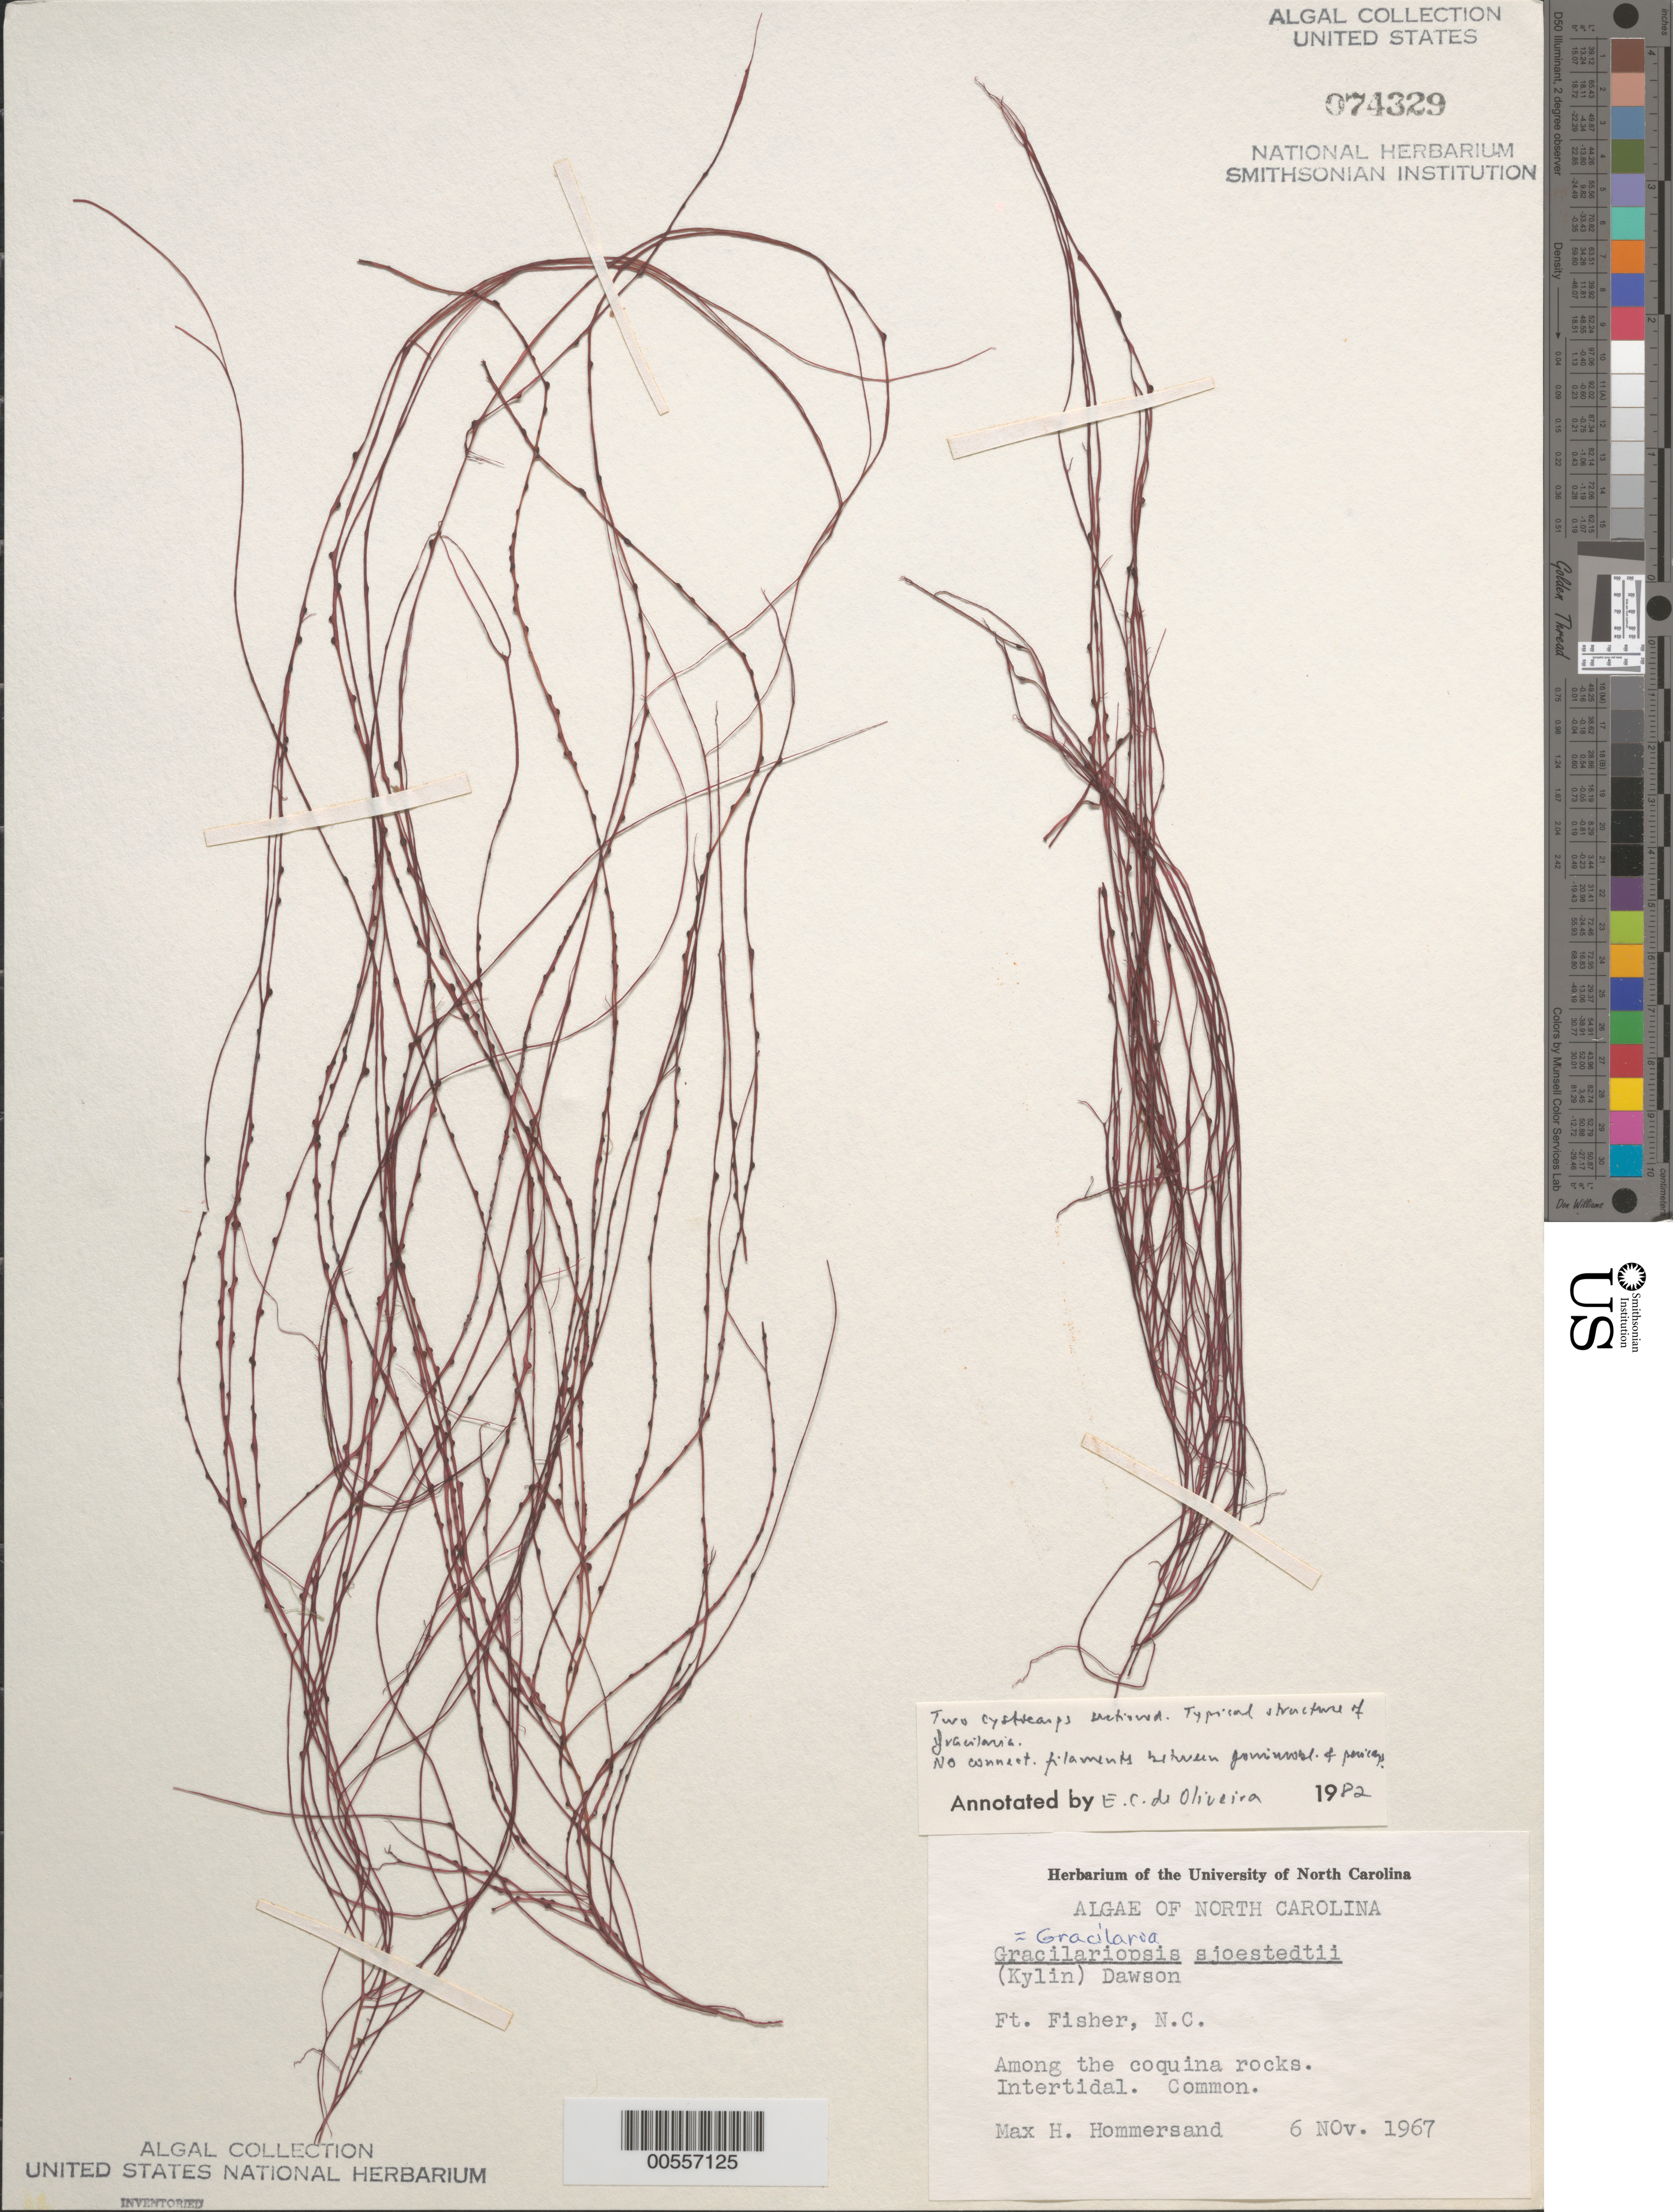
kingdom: Plantae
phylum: Rhodophyta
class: Florideophyceae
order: Gracilariales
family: Gracilariaceae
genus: Gracilariopsis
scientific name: Gracilariopsis andersonii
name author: (Grunow) E.Y. Dawson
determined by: Algae name updating Project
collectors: M. H. Hommersand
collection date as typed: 06 Nov 1967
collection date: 1967-11-06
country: United States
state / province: North Carolina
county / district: New Hanover County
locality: Fort Fisher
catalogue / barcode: US 74329